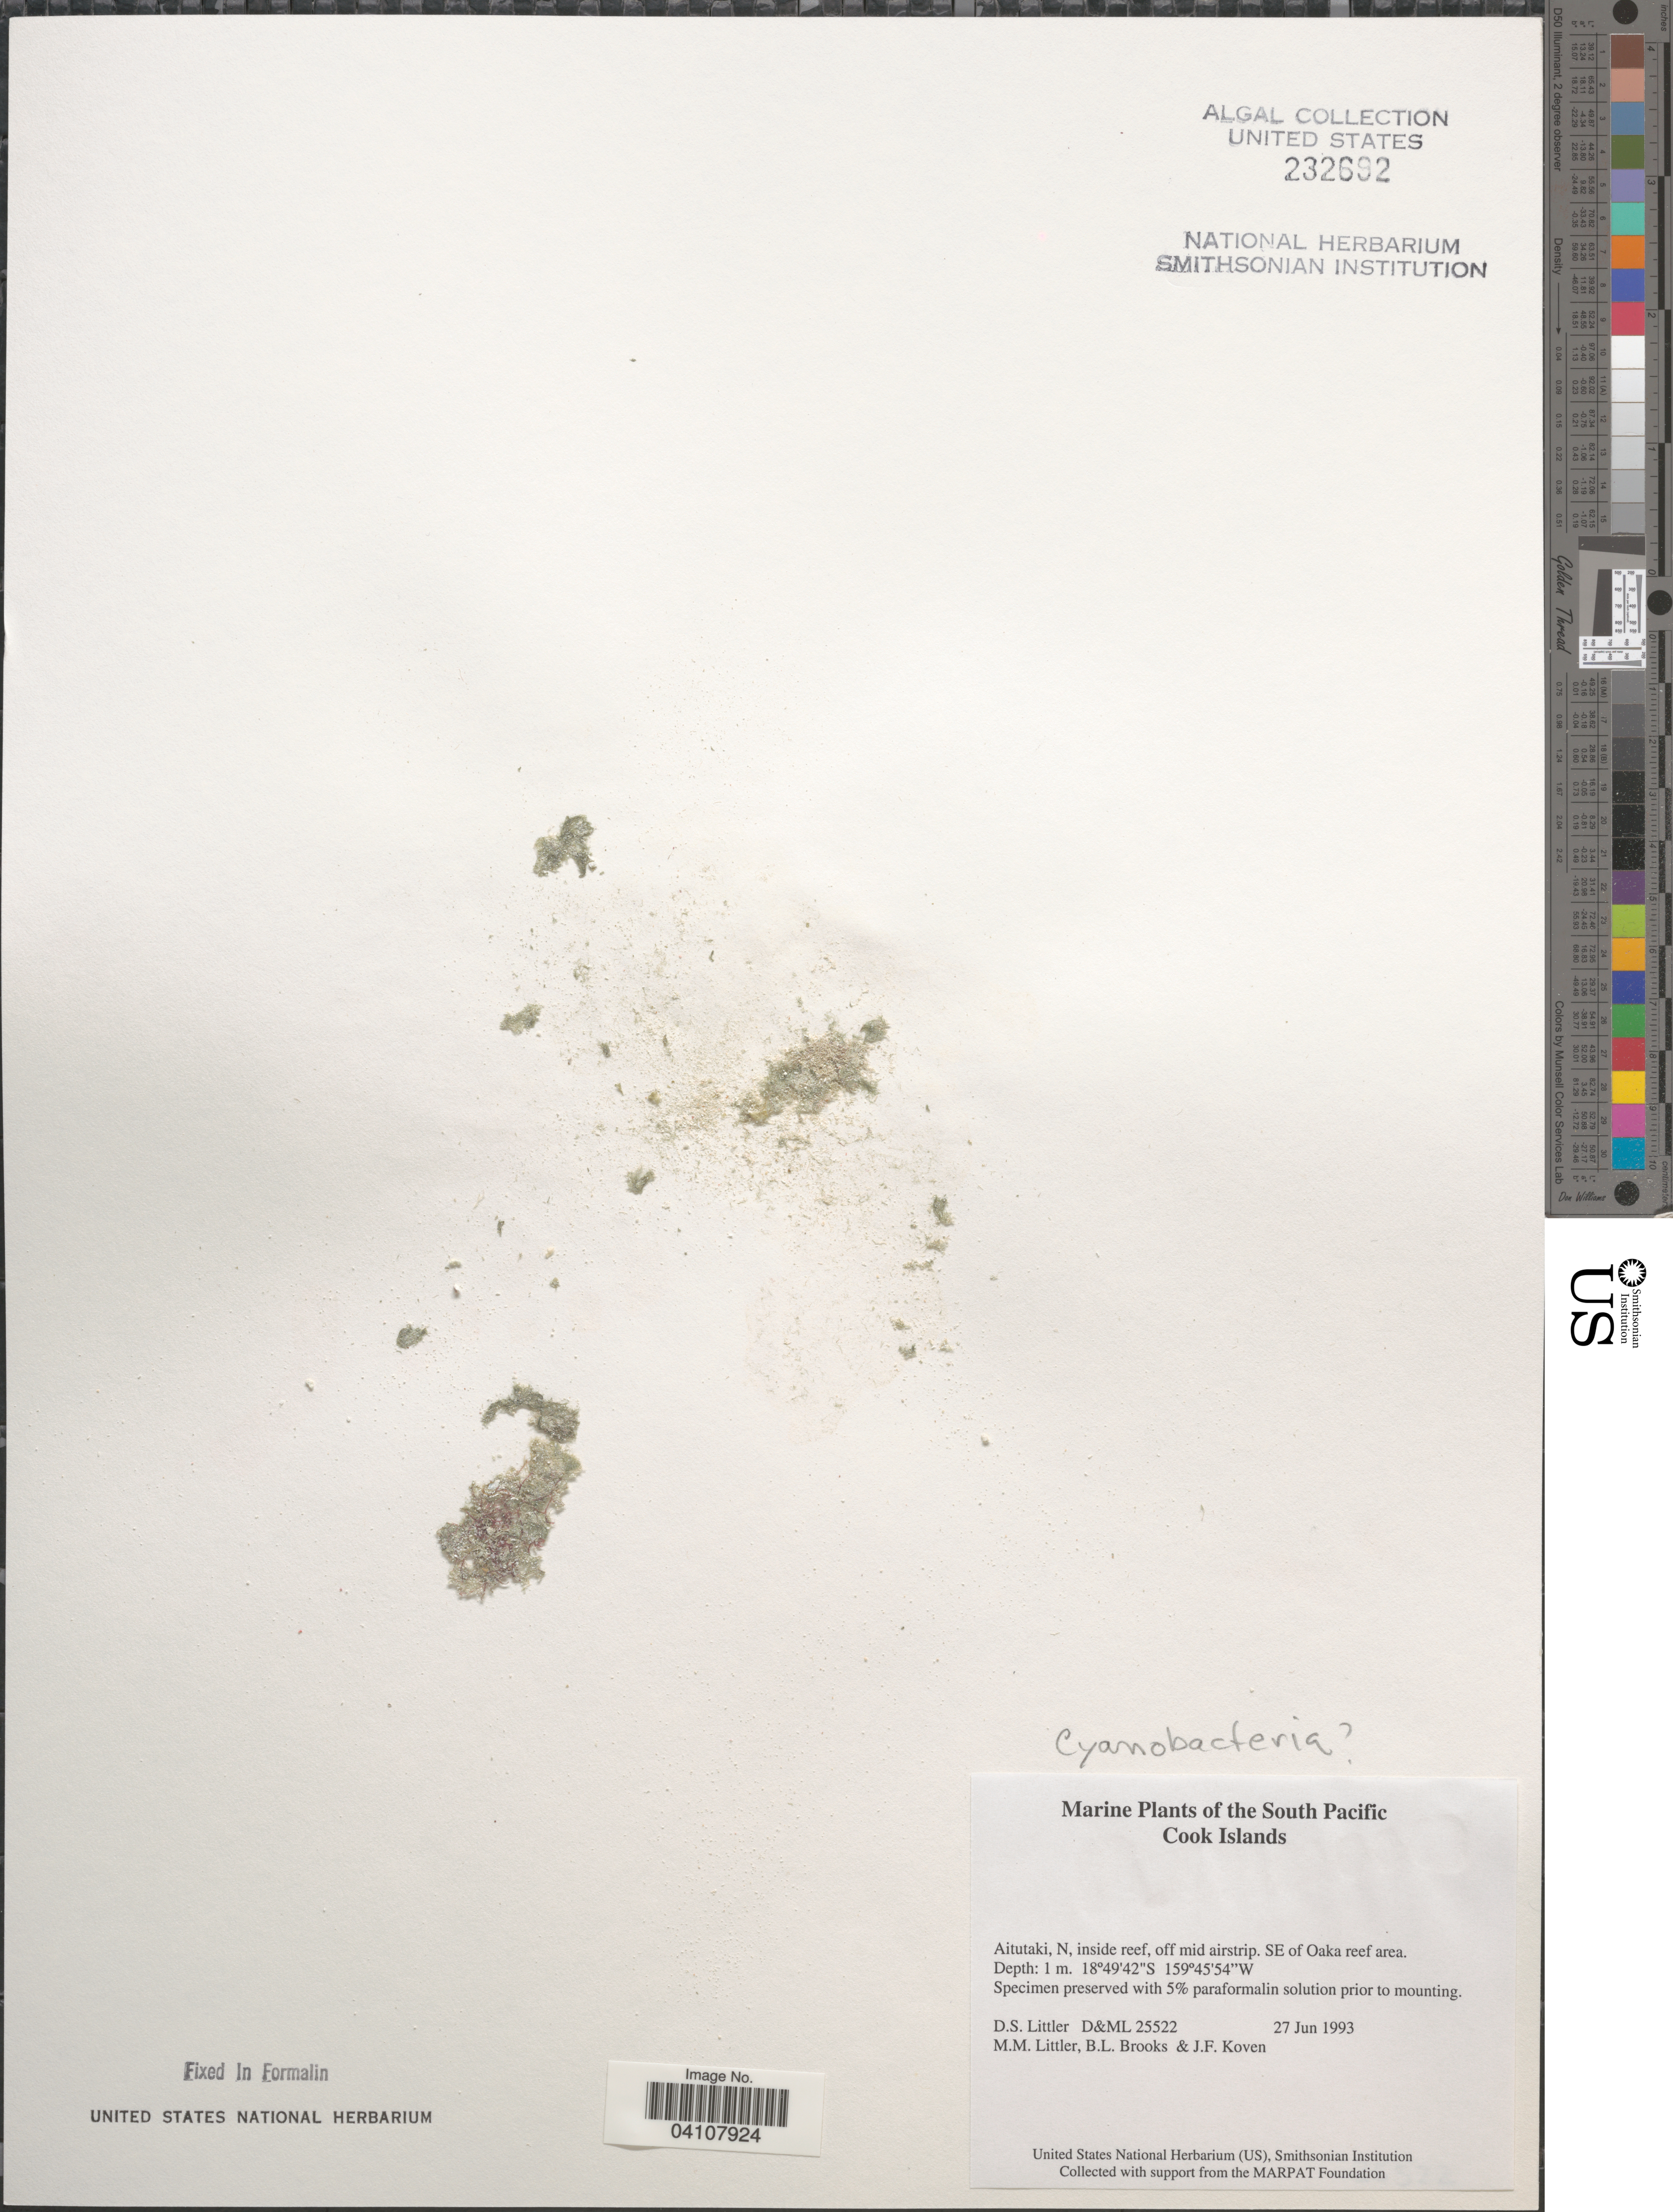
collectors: D. S. Littler, B. Brooks & J. Koven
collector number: D&ML25522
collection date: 1993-06-27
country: Cook Islands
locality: The South Pacific. Aitutaki, N, inside reef, off mid airstrip, SE of Oaka reef area.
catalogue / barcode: US 232692